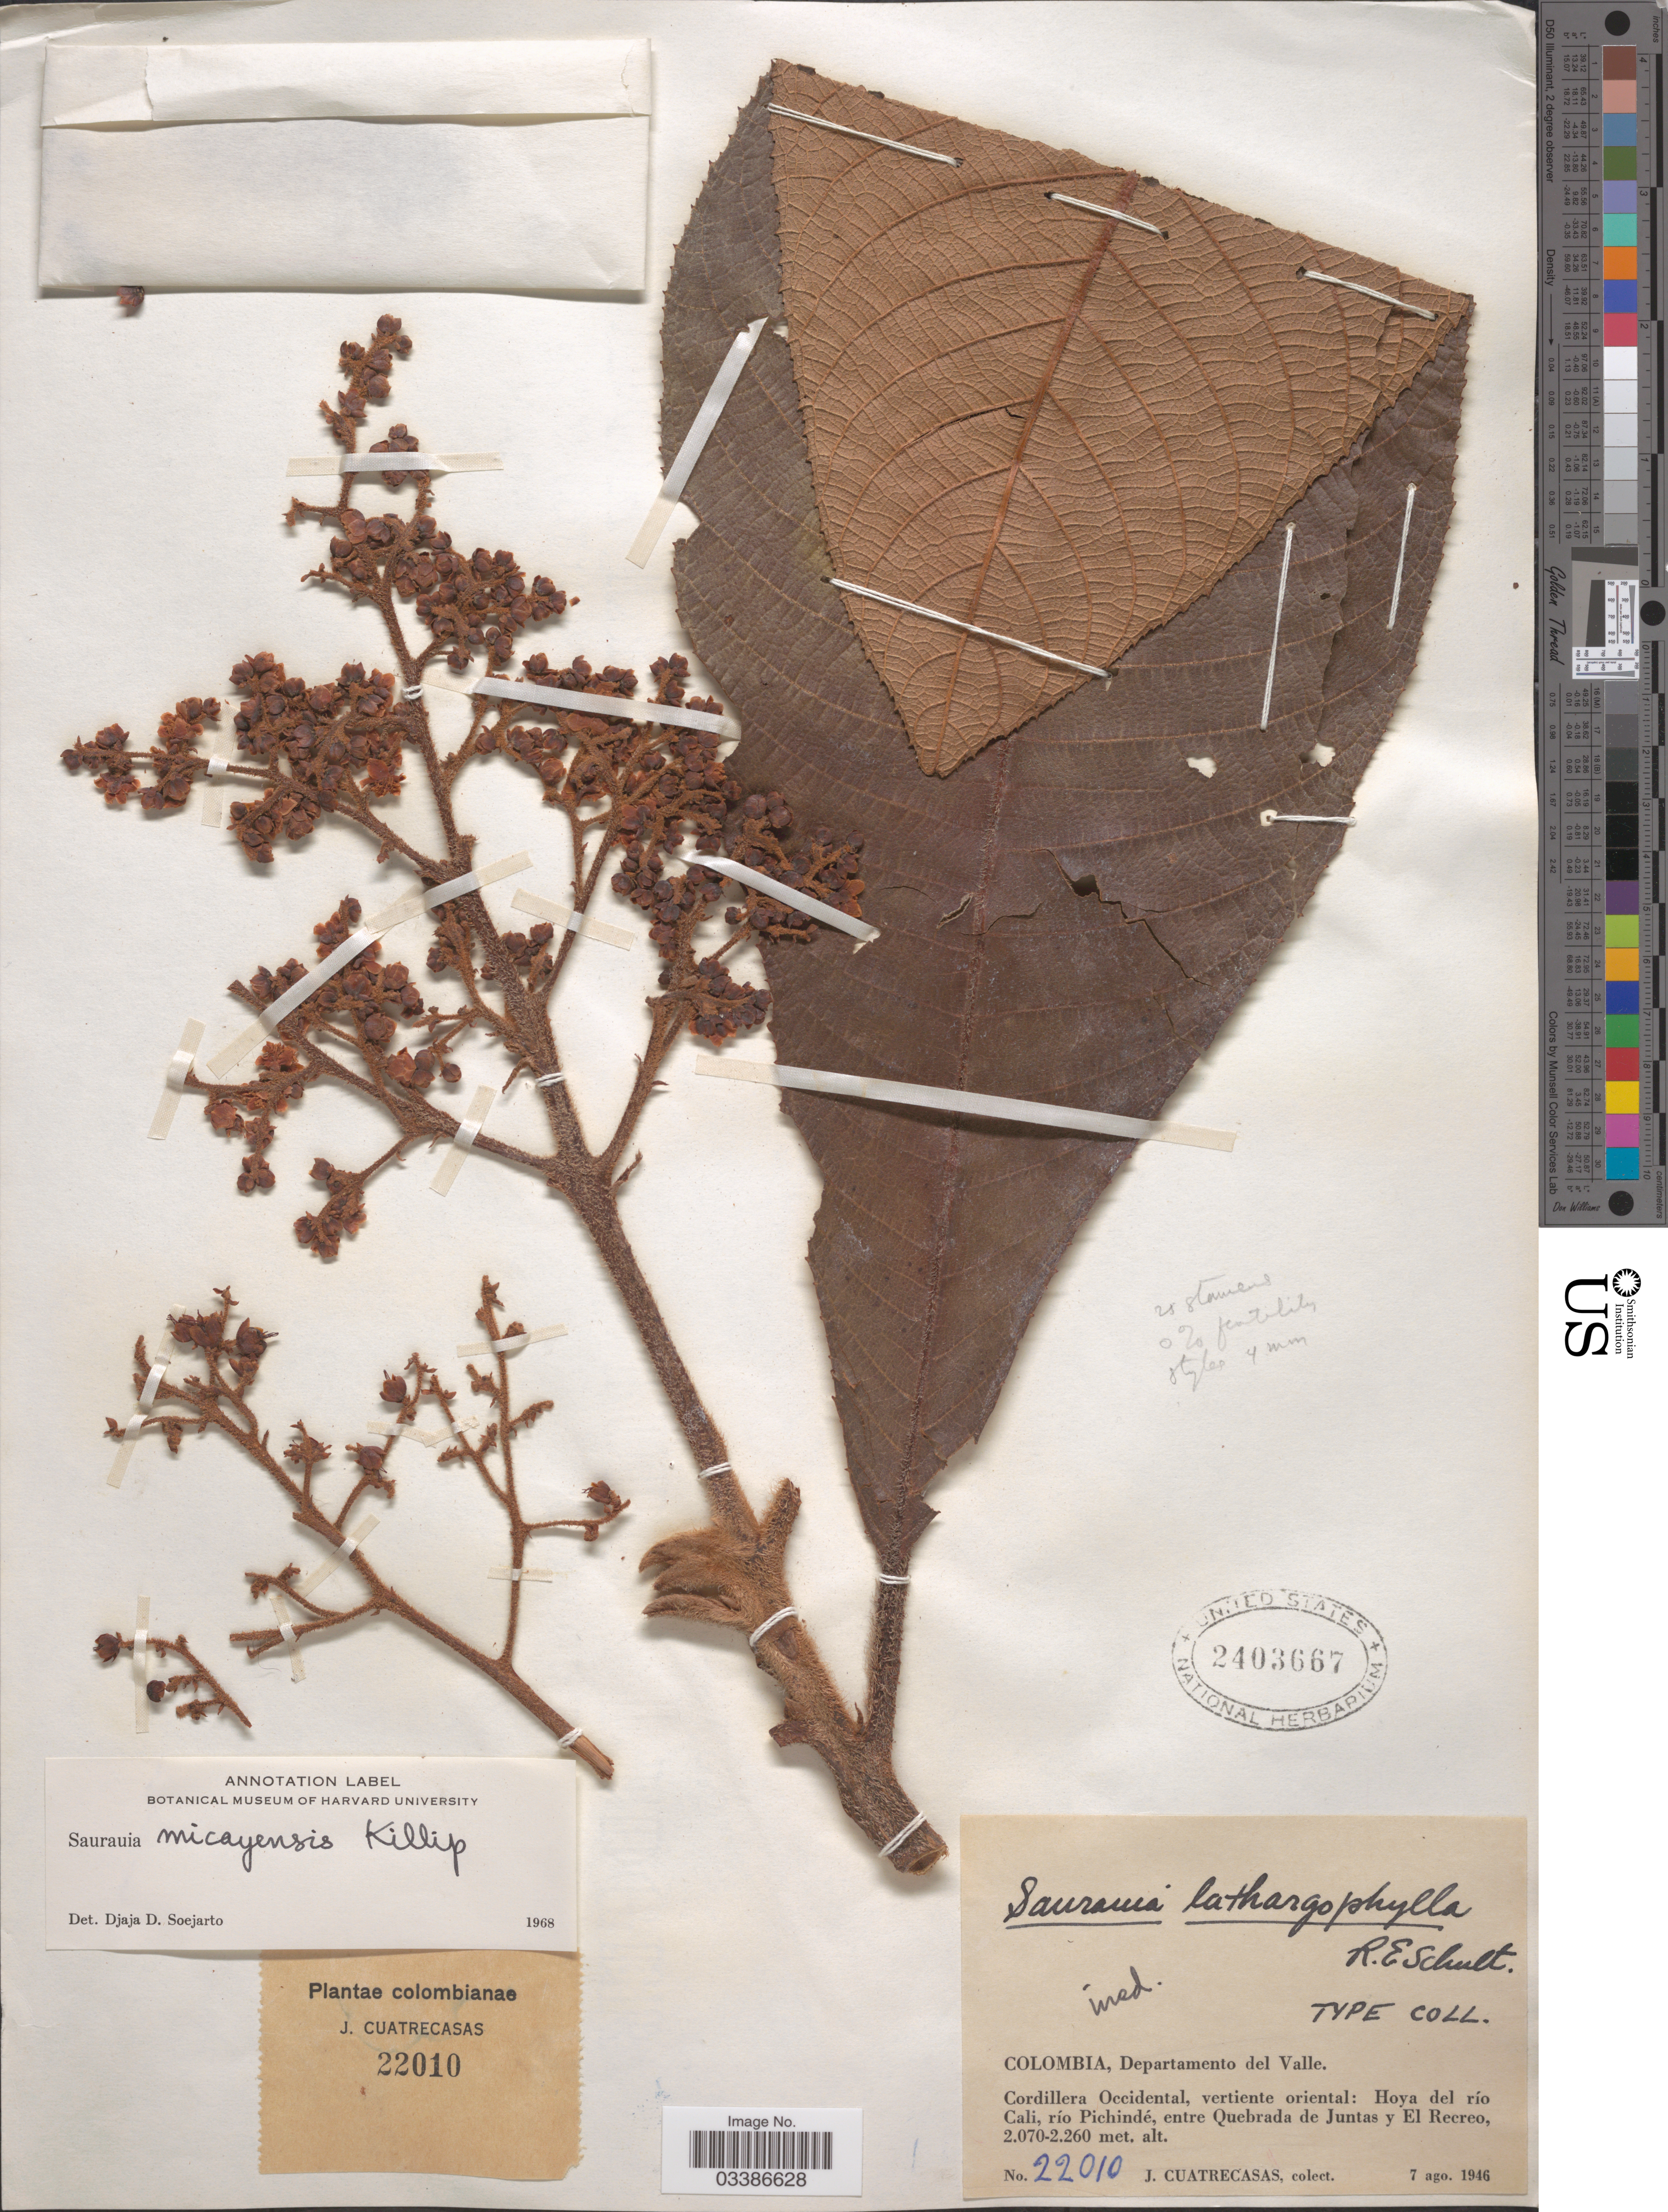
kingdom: Plantae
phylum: Tracheophyta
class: Magnoliopsida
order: Ericales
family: Actinidiaceae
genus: Saurauia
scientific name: Saurauia micayensis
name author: Killip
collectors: J. Cuatrecasas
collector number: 22010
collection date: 1946-08-07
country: Colombia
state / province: Valle del Cauca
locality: Departamento del Valle. Cordillera Occidental, vertiente oriental: Hoya del río Cali, río Pichindé, entre Quebrada de Juntas y El Recreo.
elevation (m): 2070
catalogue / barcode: US 2403667